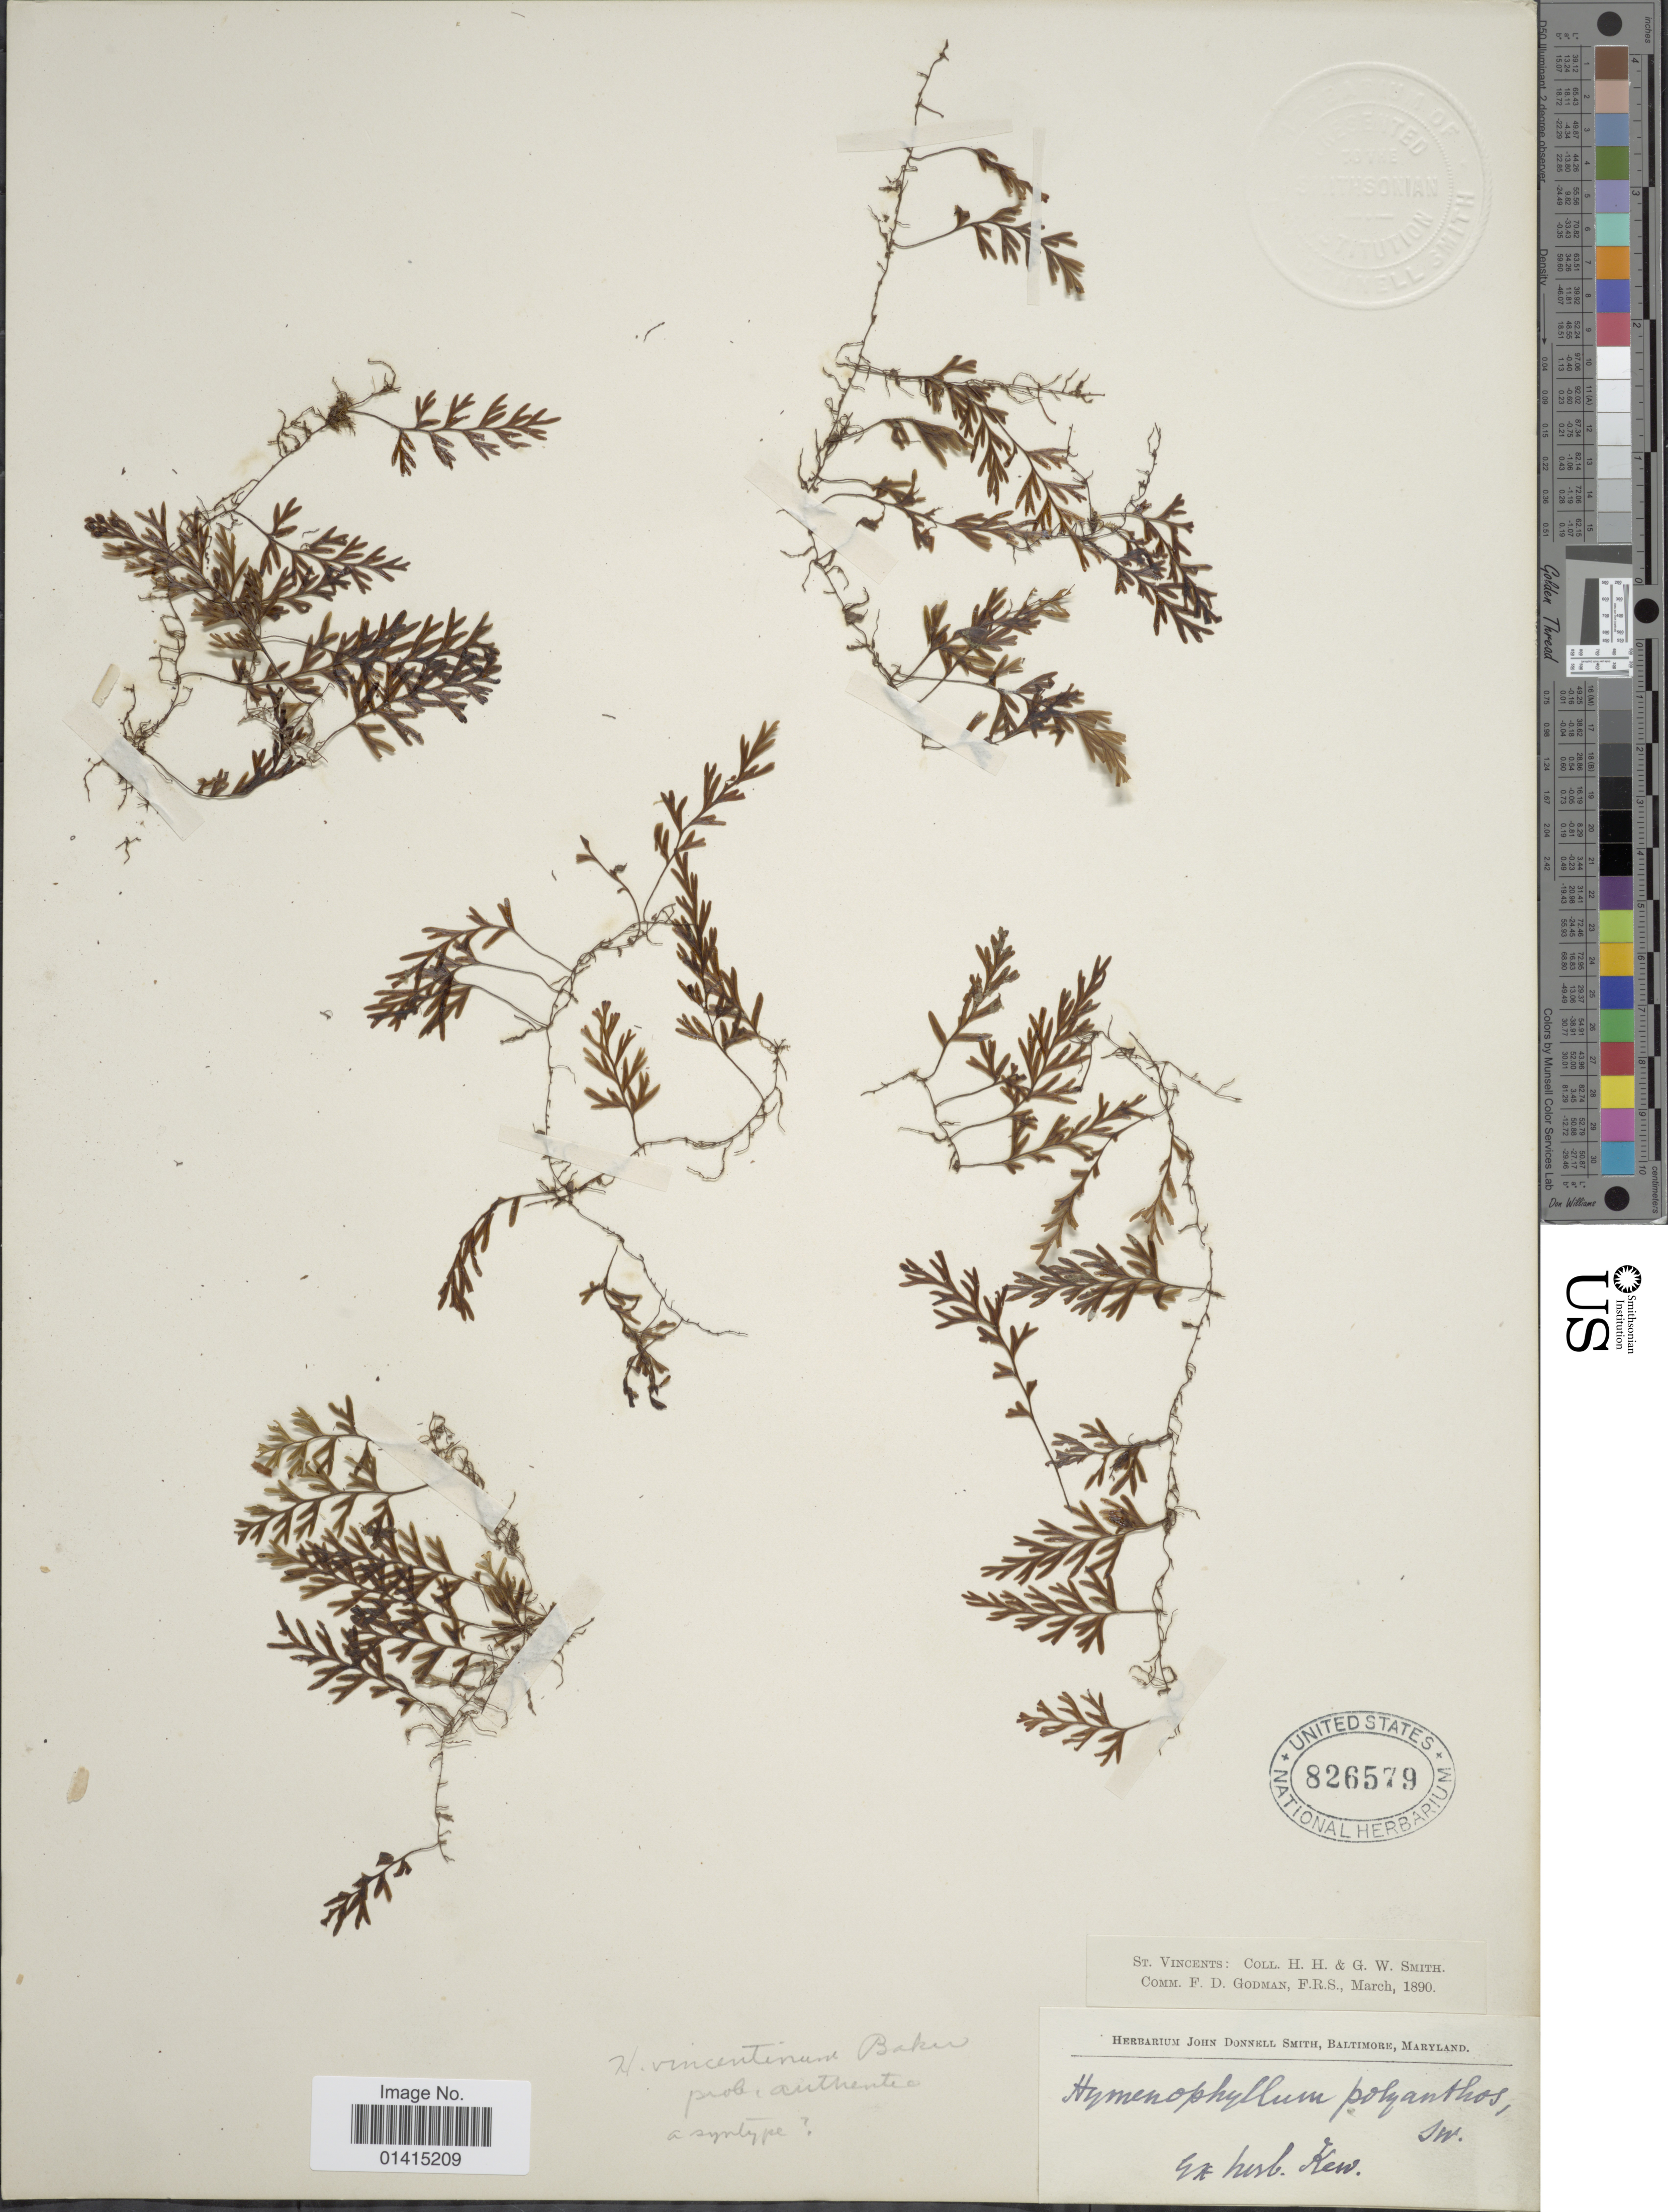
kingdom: Plantae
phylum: Tracheophyta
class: Polypodiopsida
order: Hymenophyllales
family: Hymenophyllaceae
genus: Hymenophyllum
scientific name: Hymenophyllum macrothecum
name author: Fée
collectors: H. H. Smith & G. Smith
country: St. Vincent - Grenadines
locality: St. Vincents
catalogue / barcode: US 826579